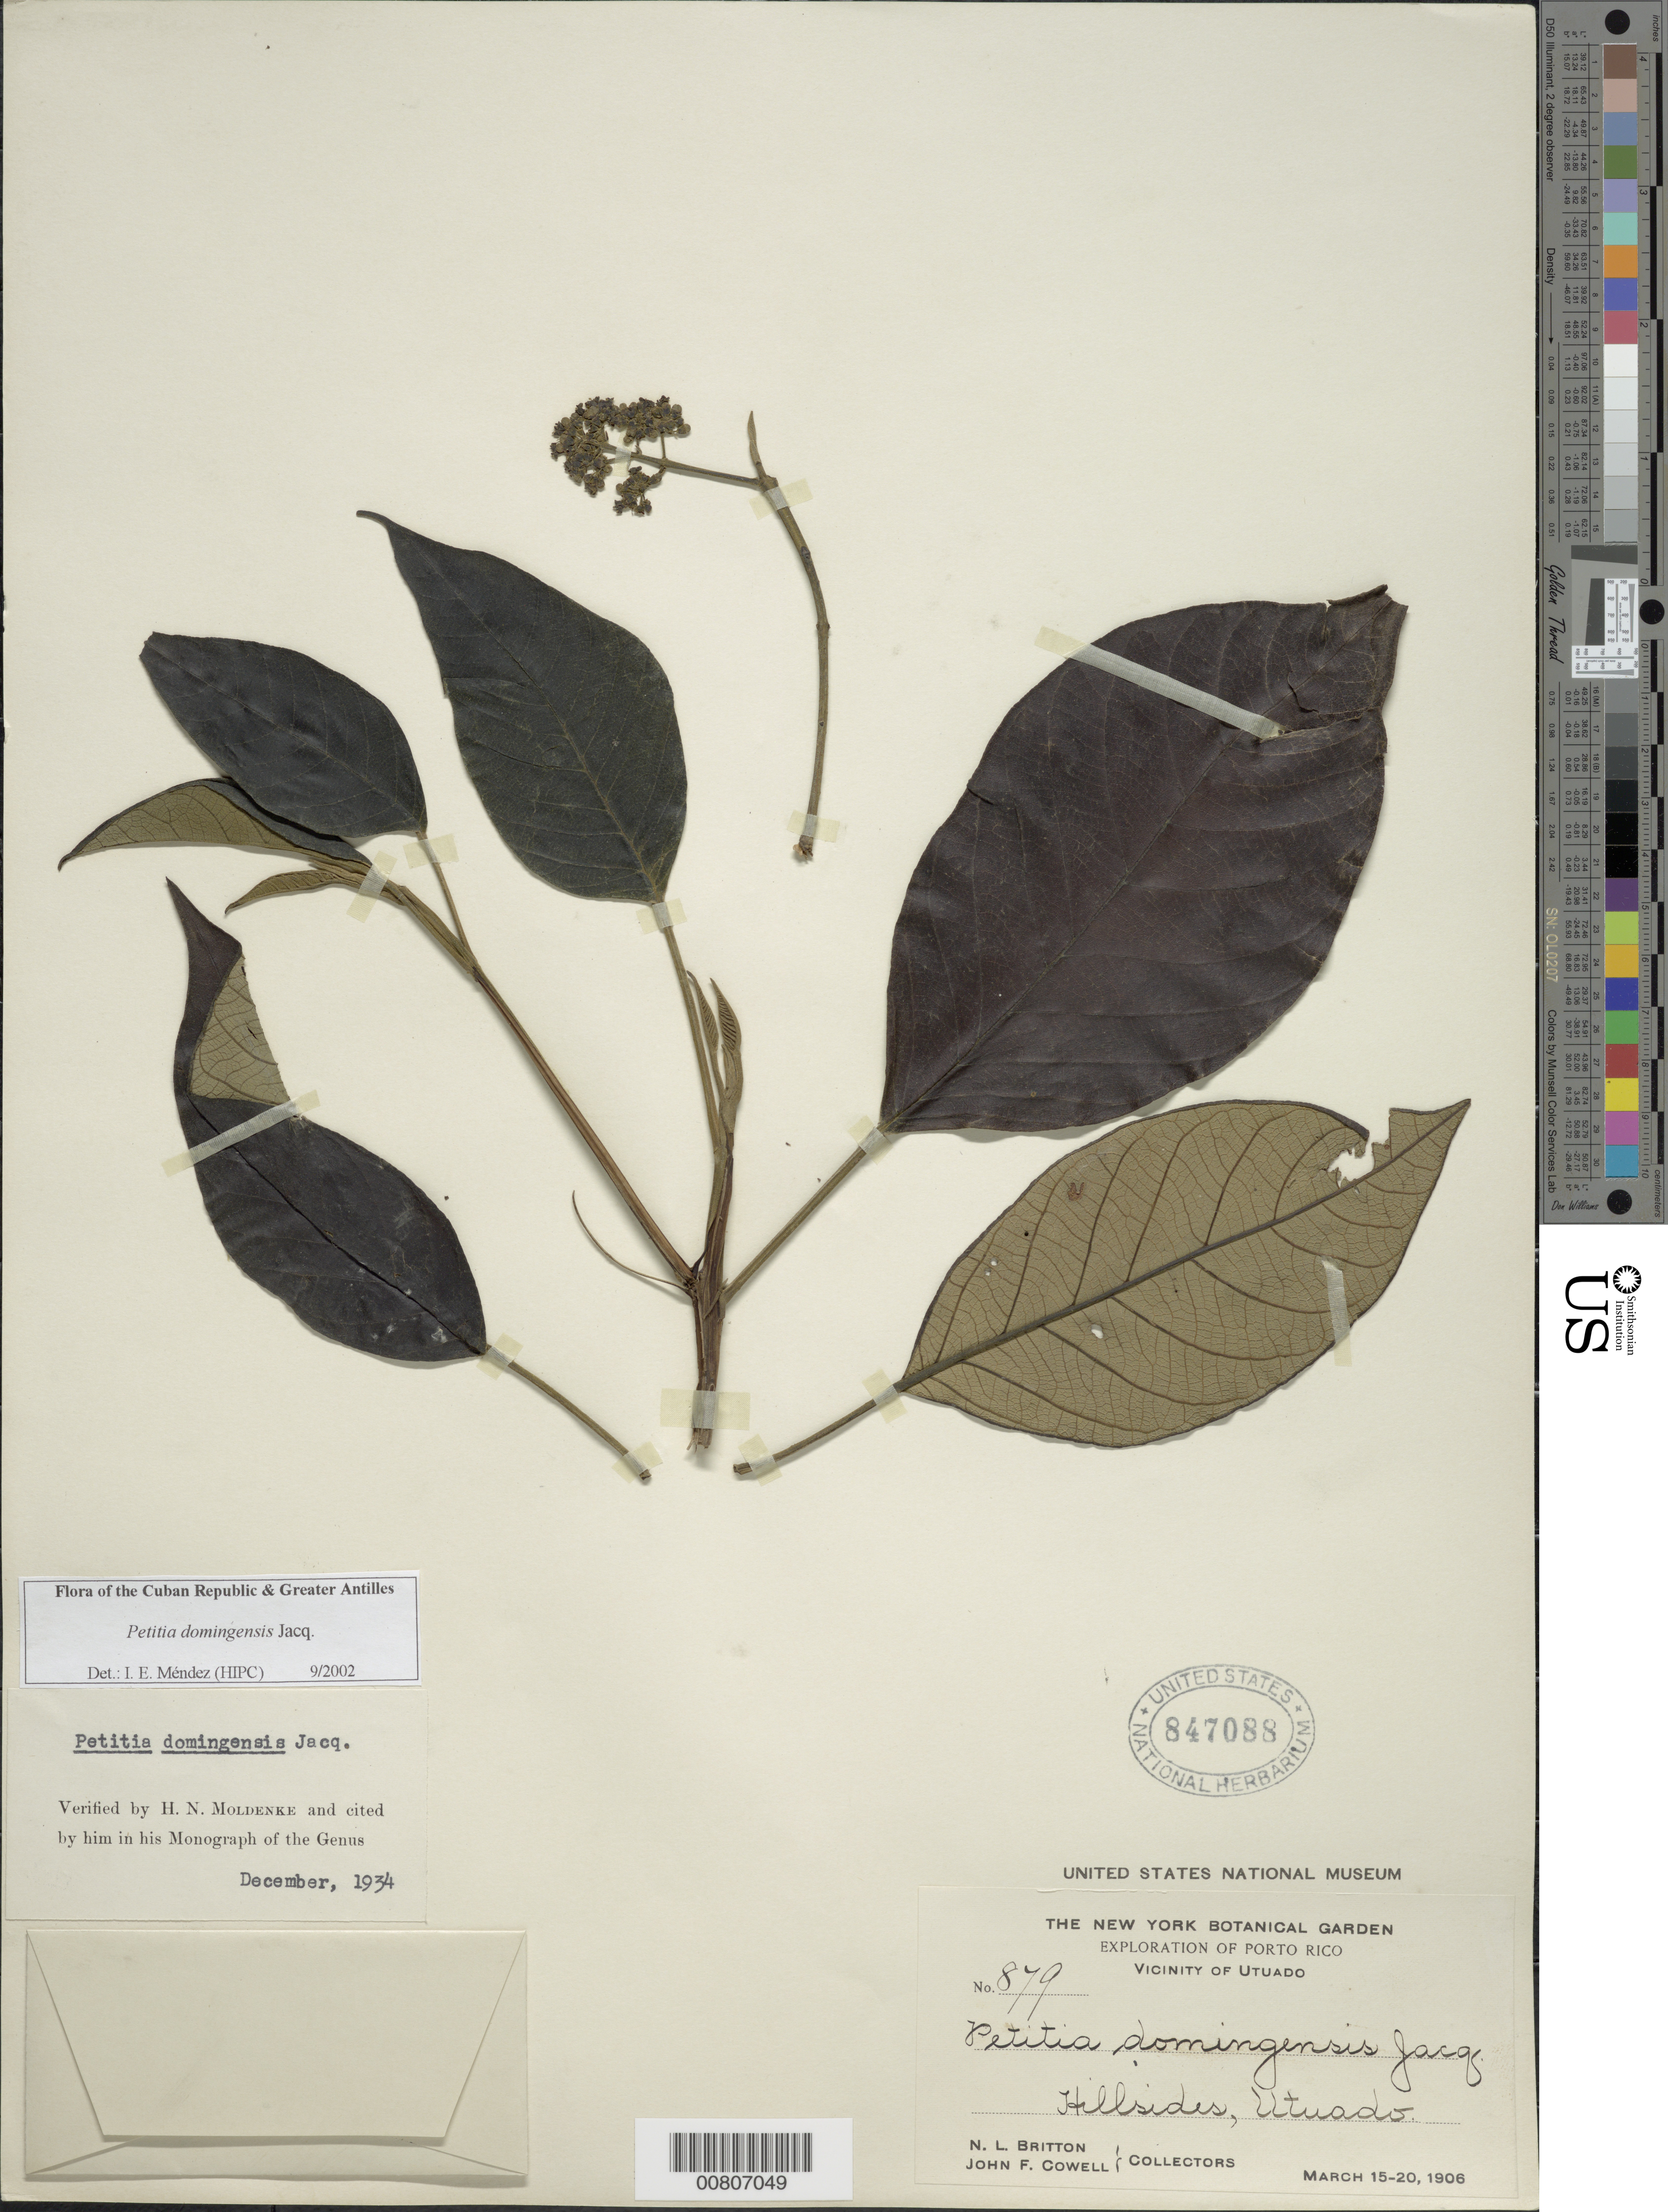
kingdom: Plantae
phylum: Tracheophyta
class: Magnoliopsida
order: Lamiales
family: Lamiaceae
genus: Petitia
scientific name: Petitia domingensis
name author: Jacq.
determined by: Méndez, Isidro E., (HIPC)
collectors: N. Britton & J. F. Cowell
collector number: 879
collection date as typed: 15 Mar 1906 to 20 Mar 1906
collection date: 1906-03-15/1906-03-20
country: Puerto Rico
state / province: Utuado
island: Puerto Rico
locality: Utado vicinity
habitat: Hillsides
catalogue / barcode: US 847088